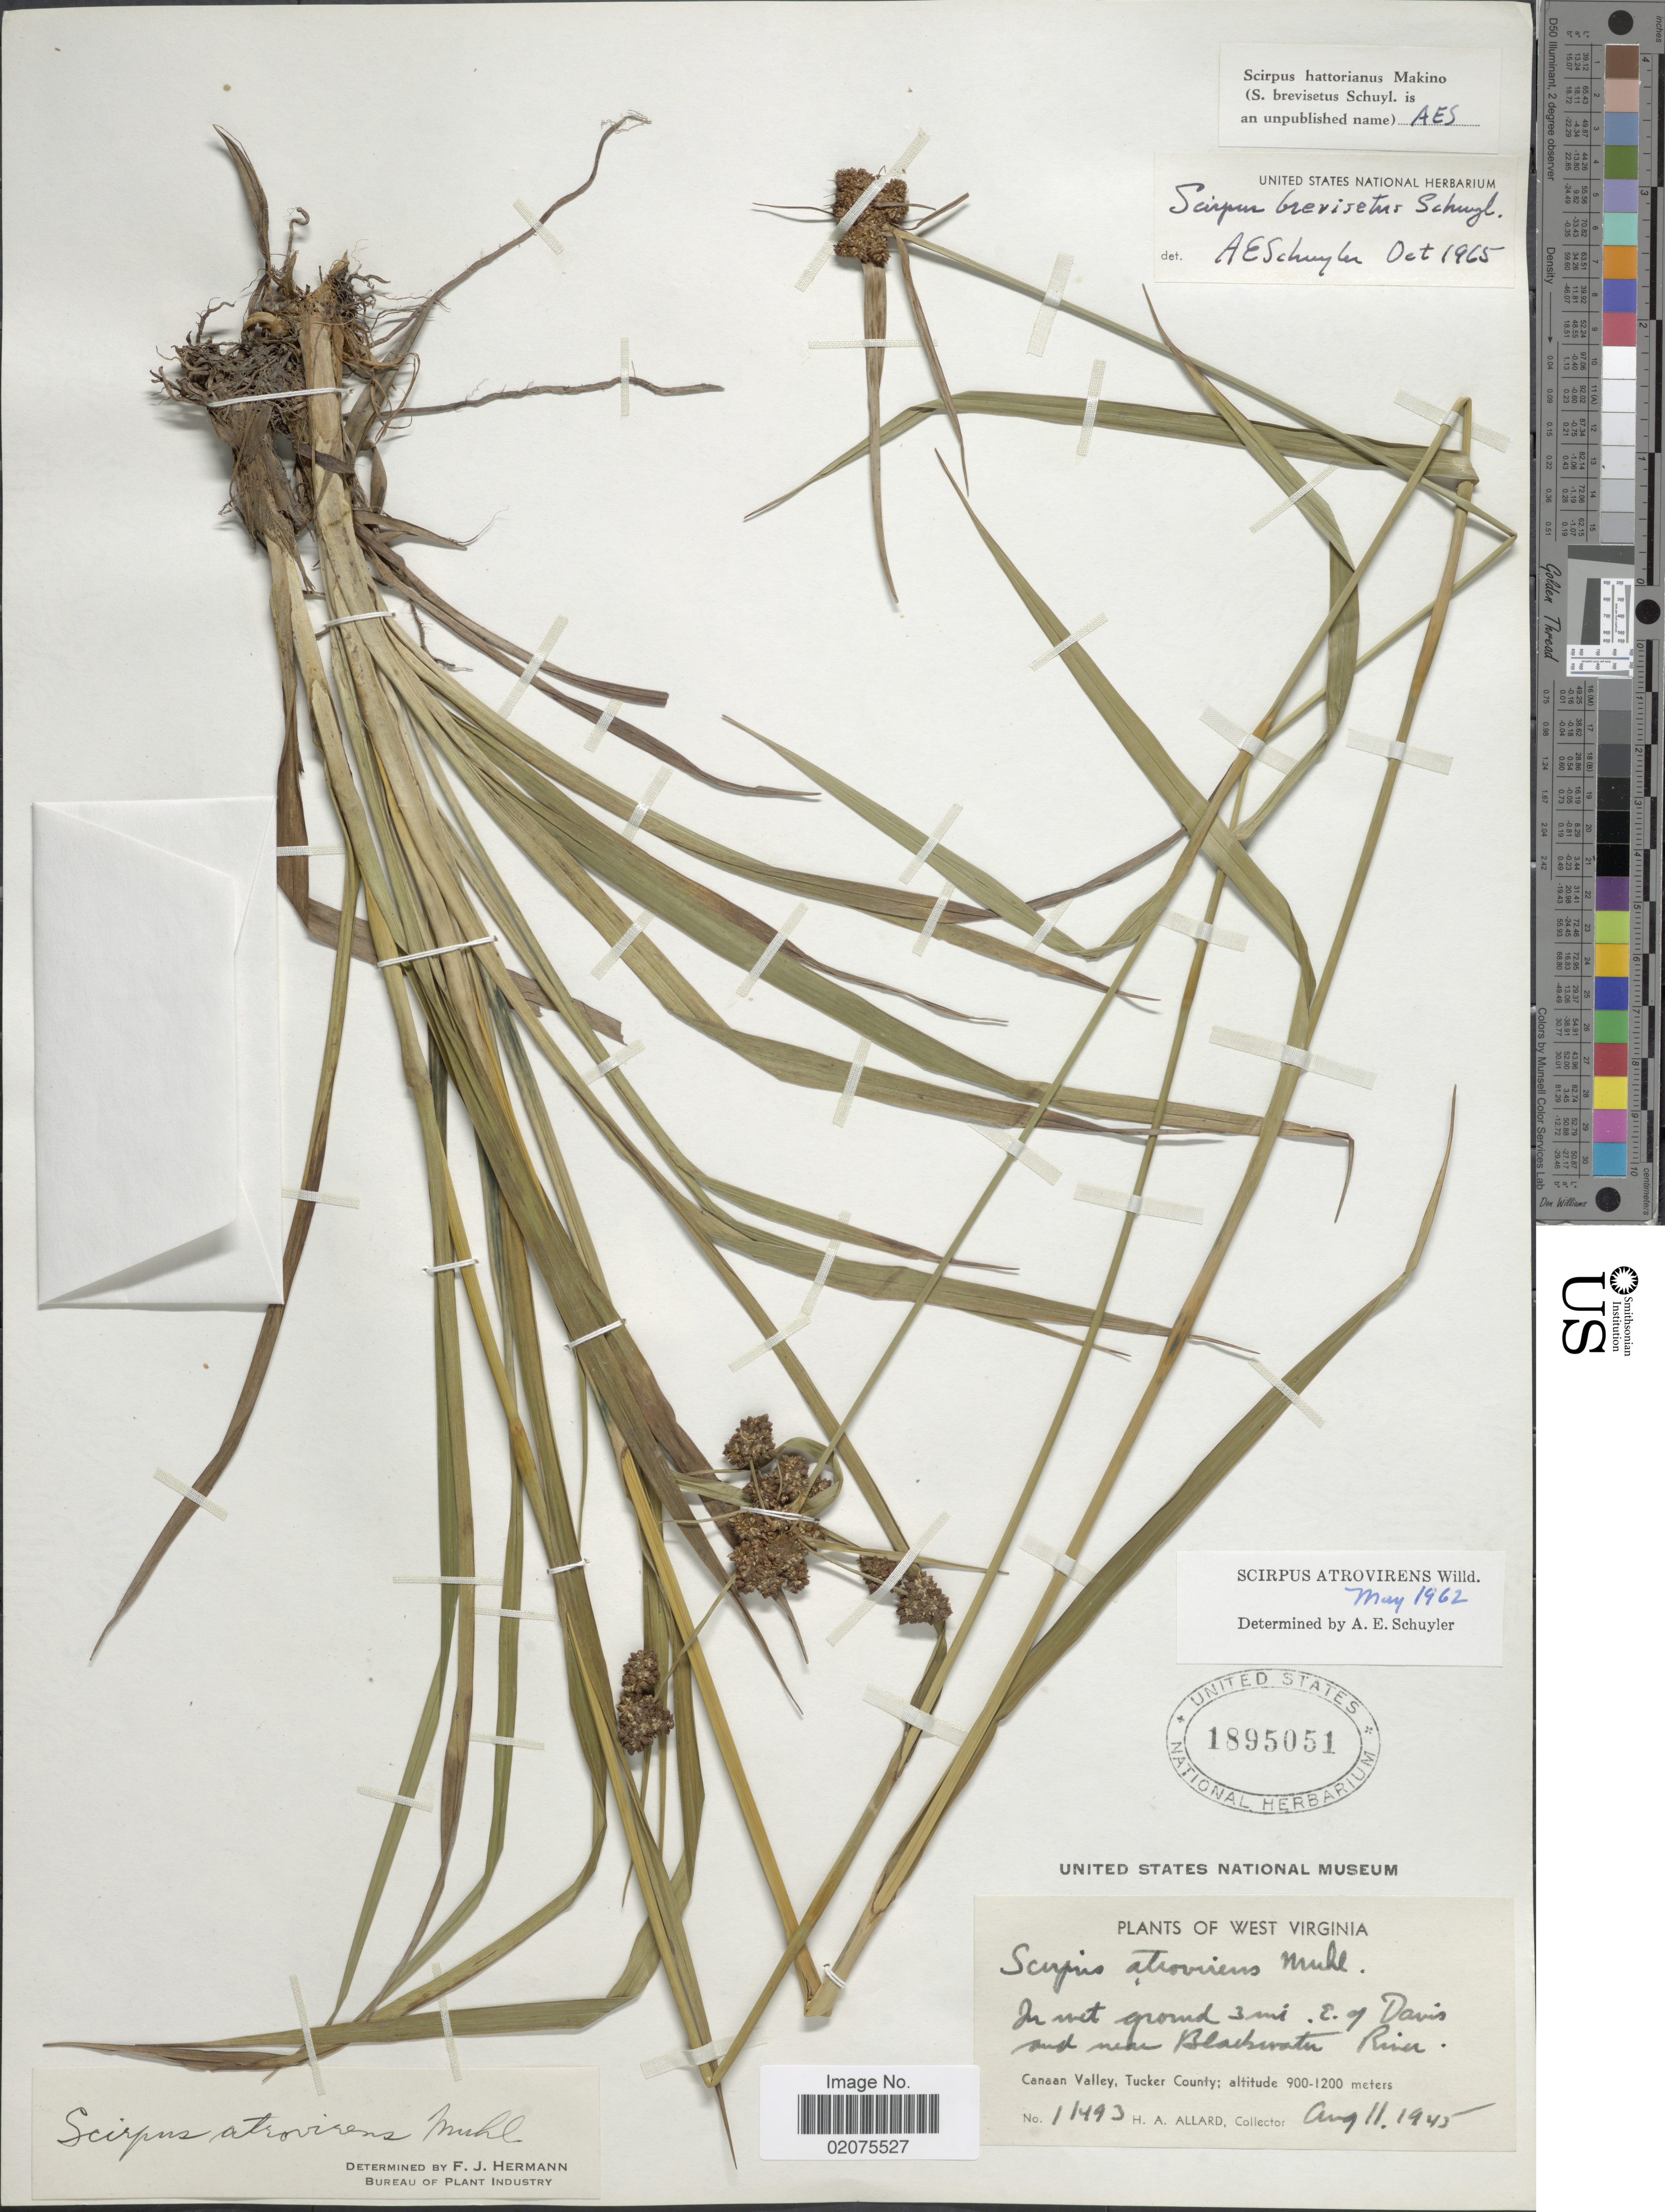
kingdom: Plantae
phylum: Tracheophyta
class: Liliopsida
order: Poales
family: Cyperaceae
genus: Scirpus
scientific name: Scirpus hattorianus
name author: Makino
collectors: H. A. Allard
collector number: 11493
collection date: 1945-08-11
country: United States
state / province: West Virginia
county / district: Tucker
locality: In wet ground 3 mi. E. of Davis mud near Blackwater River. Canaan Valley, Tucker County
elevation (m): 900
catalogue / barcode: US 1895051